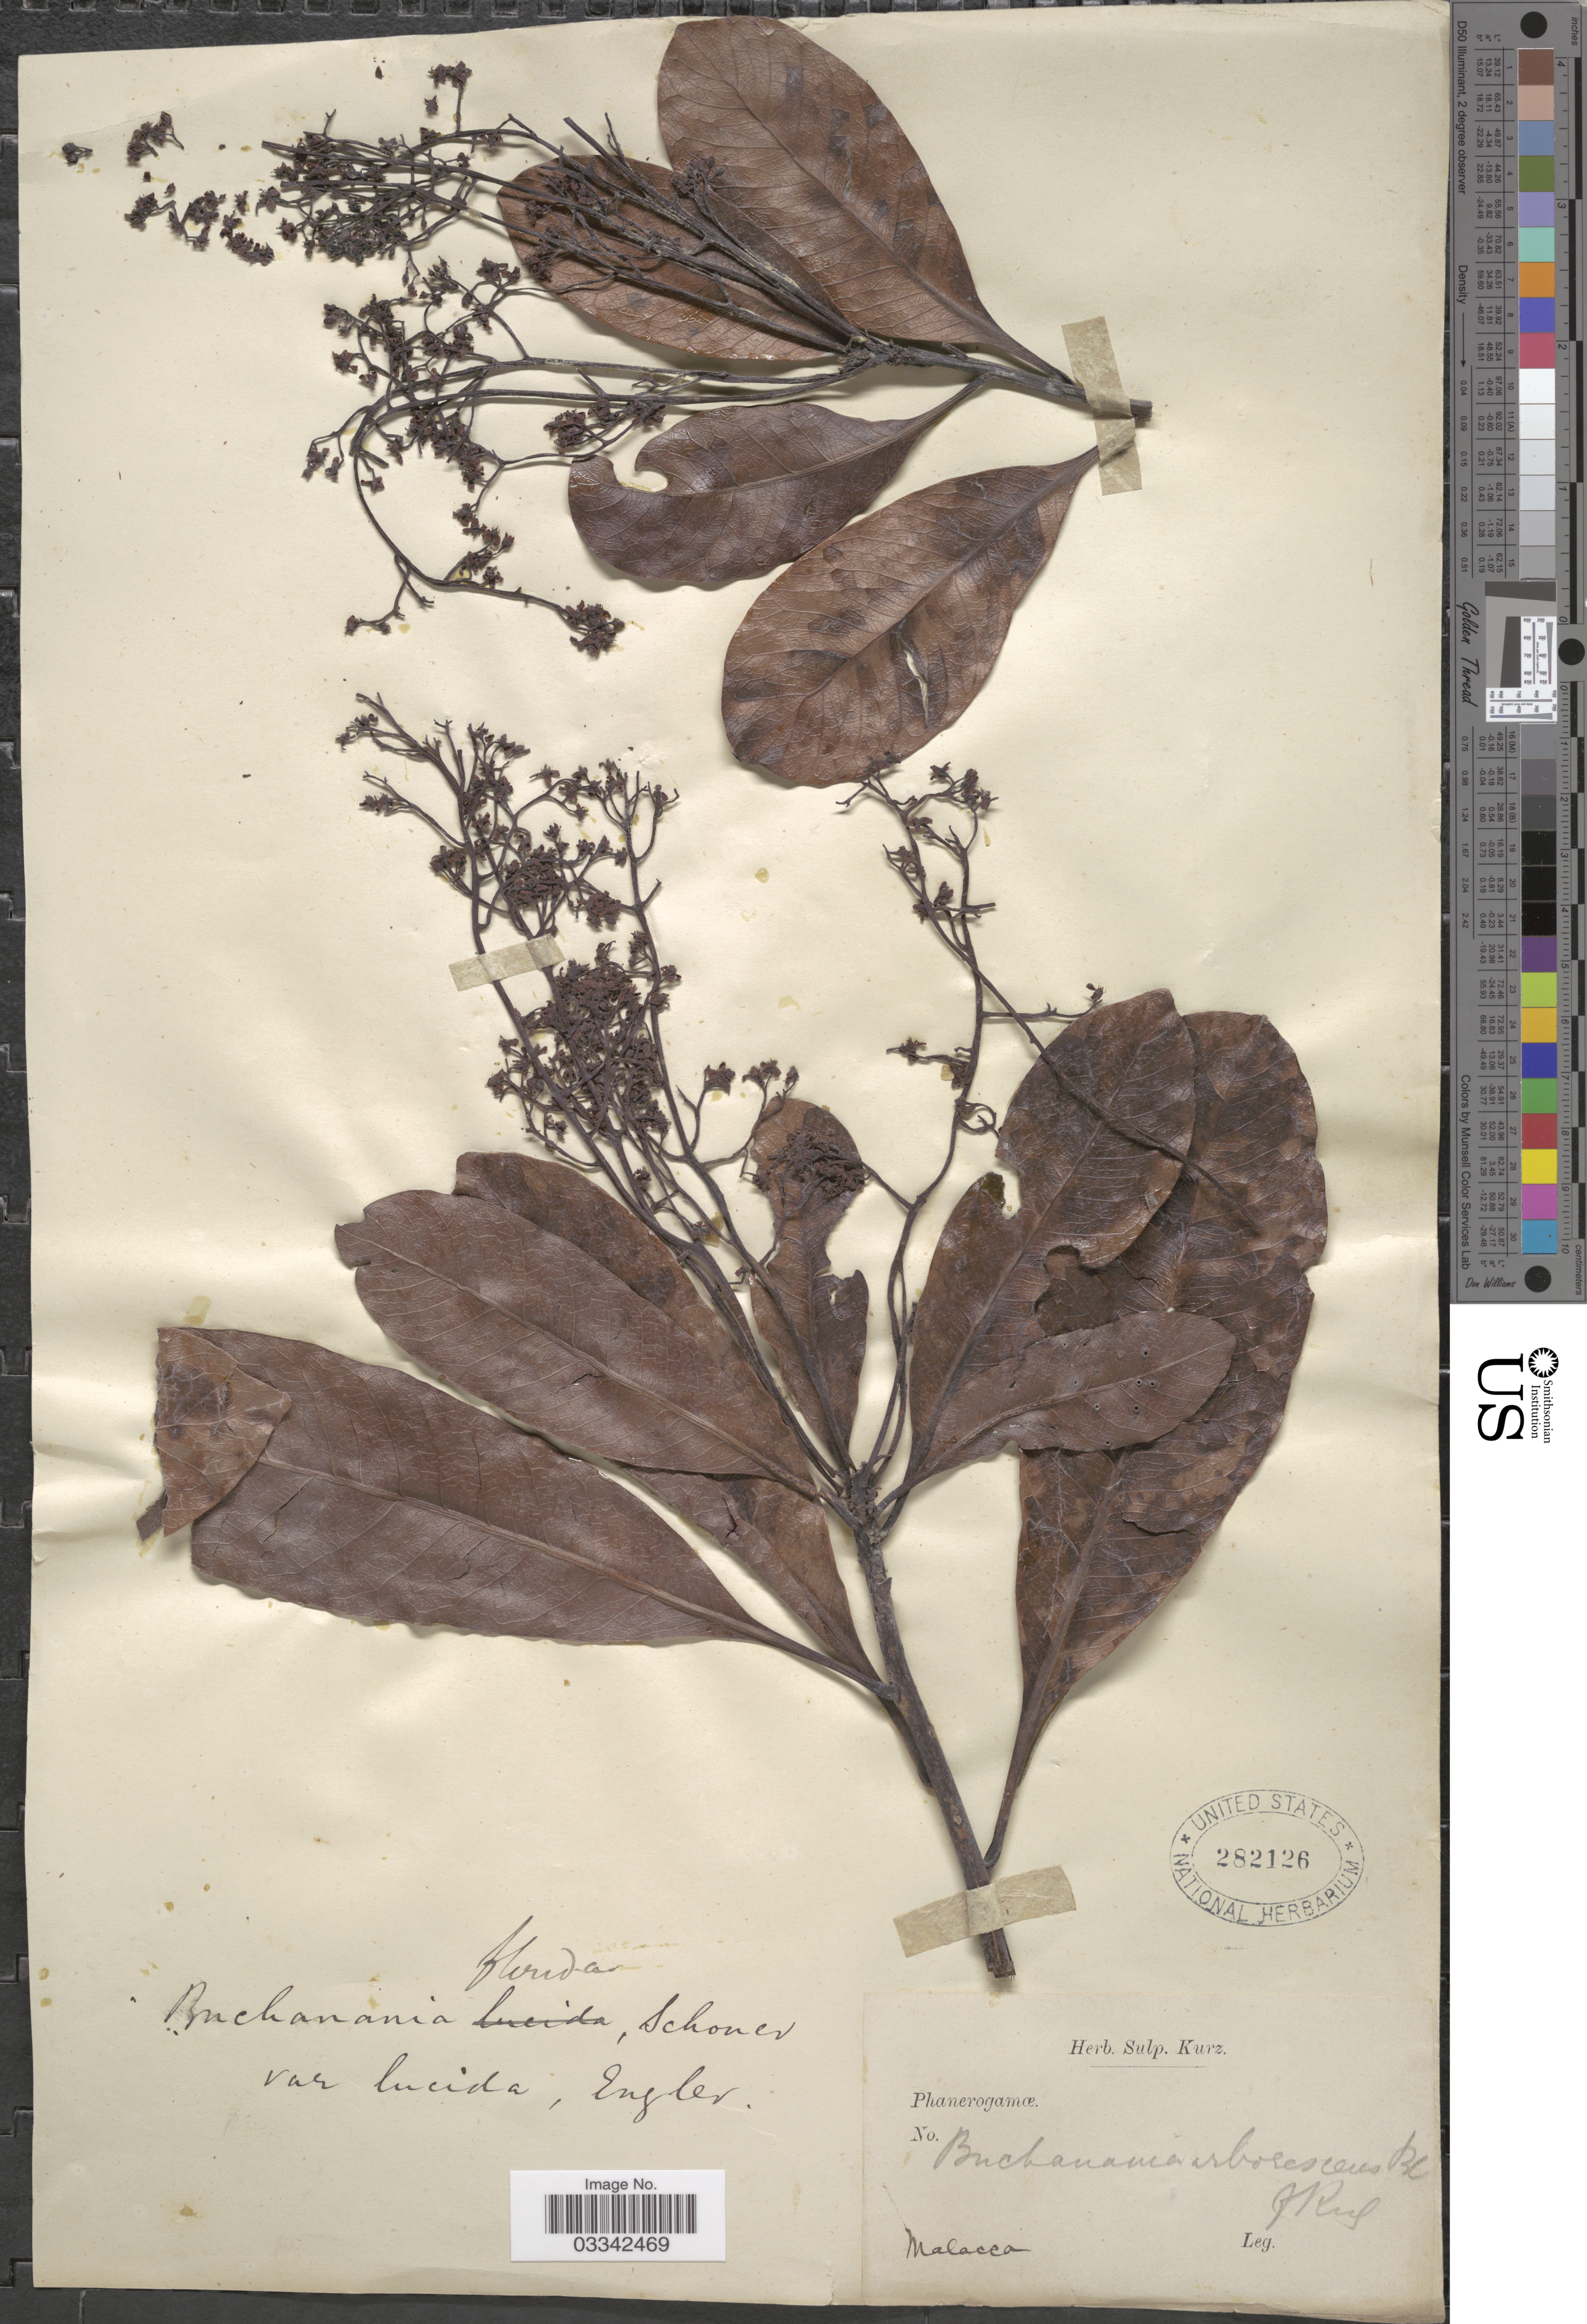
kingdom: Plantae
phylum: Tracheophyta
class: Magnoliopsida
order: Sapindales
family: Anacardiaceae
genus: Buchanania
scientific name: Buchanania arborescens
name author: (Blume) Blume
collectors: ex herb. Sulp. Kurz.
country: Malaysia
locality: Malacca.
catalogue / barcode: US 282126